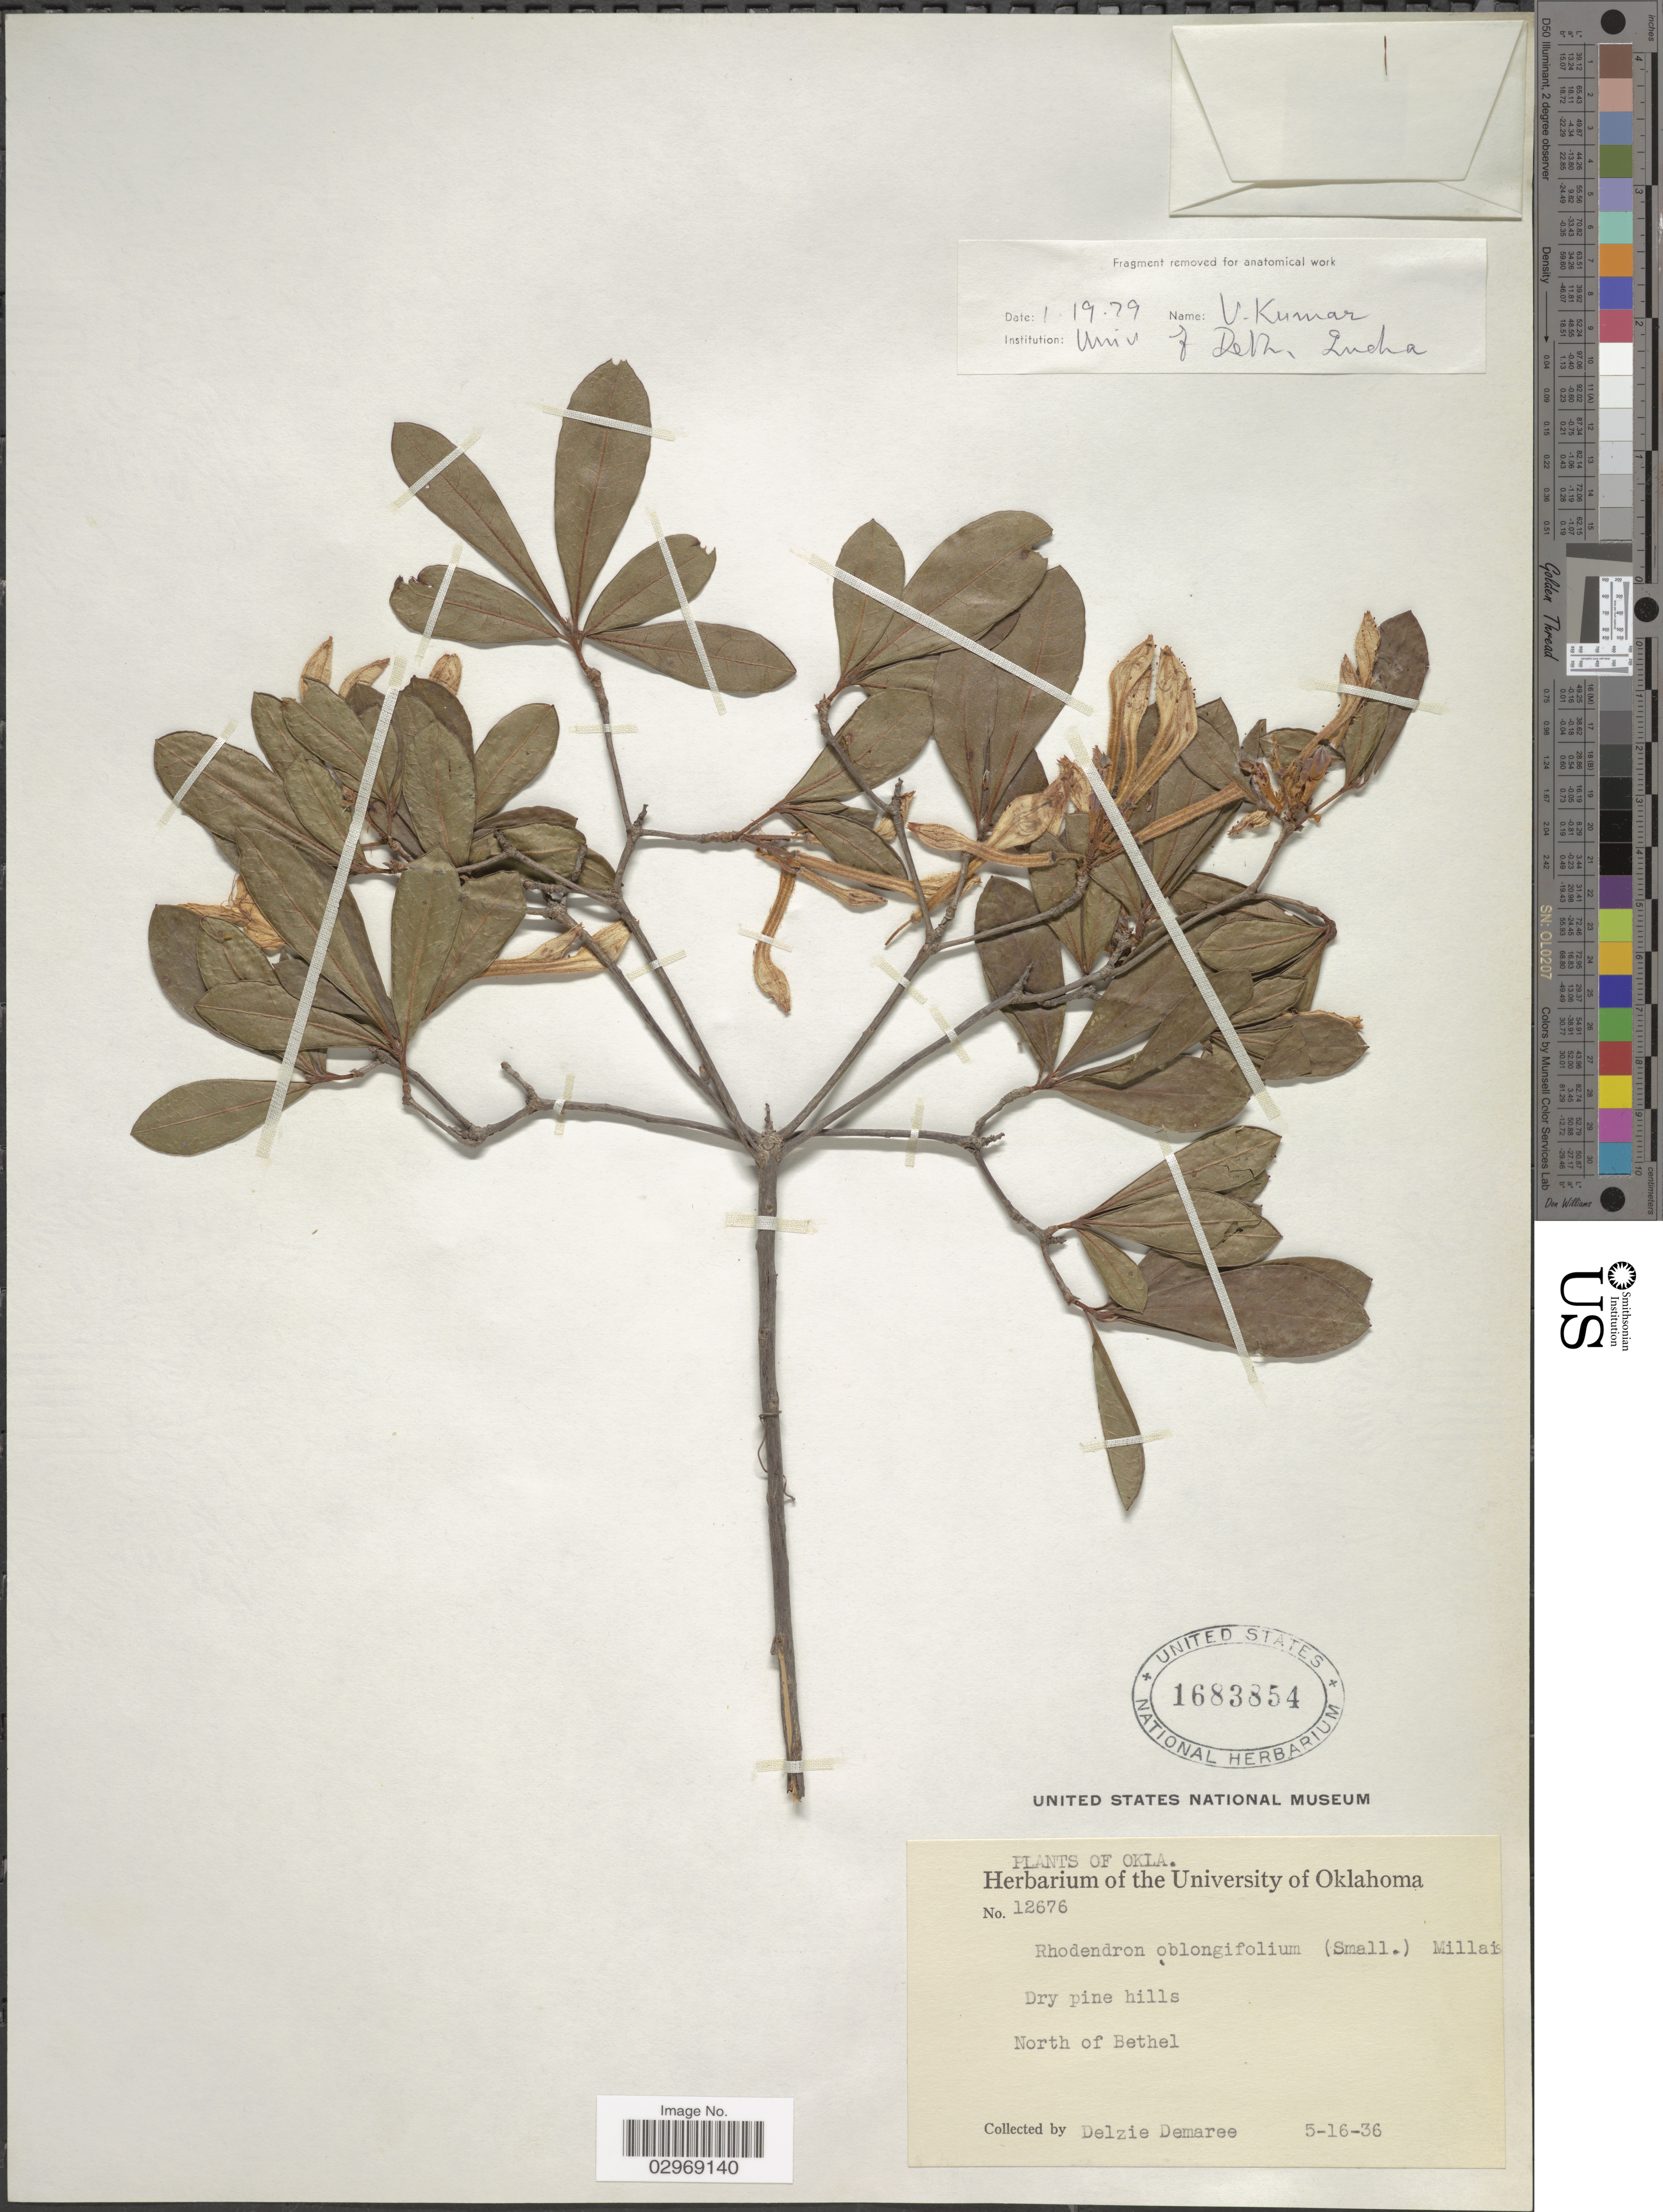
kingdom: Plantae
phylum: Tracheophyta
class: Magnoliopsida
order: Ericales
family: Ericaceae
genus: Rhododendron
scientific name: Rhododendron oblongifolium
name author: (Small) Millais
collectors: D. Demaree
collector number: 12676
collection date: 1936-05-16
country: United States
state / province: Oklahoma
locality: North of Bethel.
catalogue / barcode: US 1683854